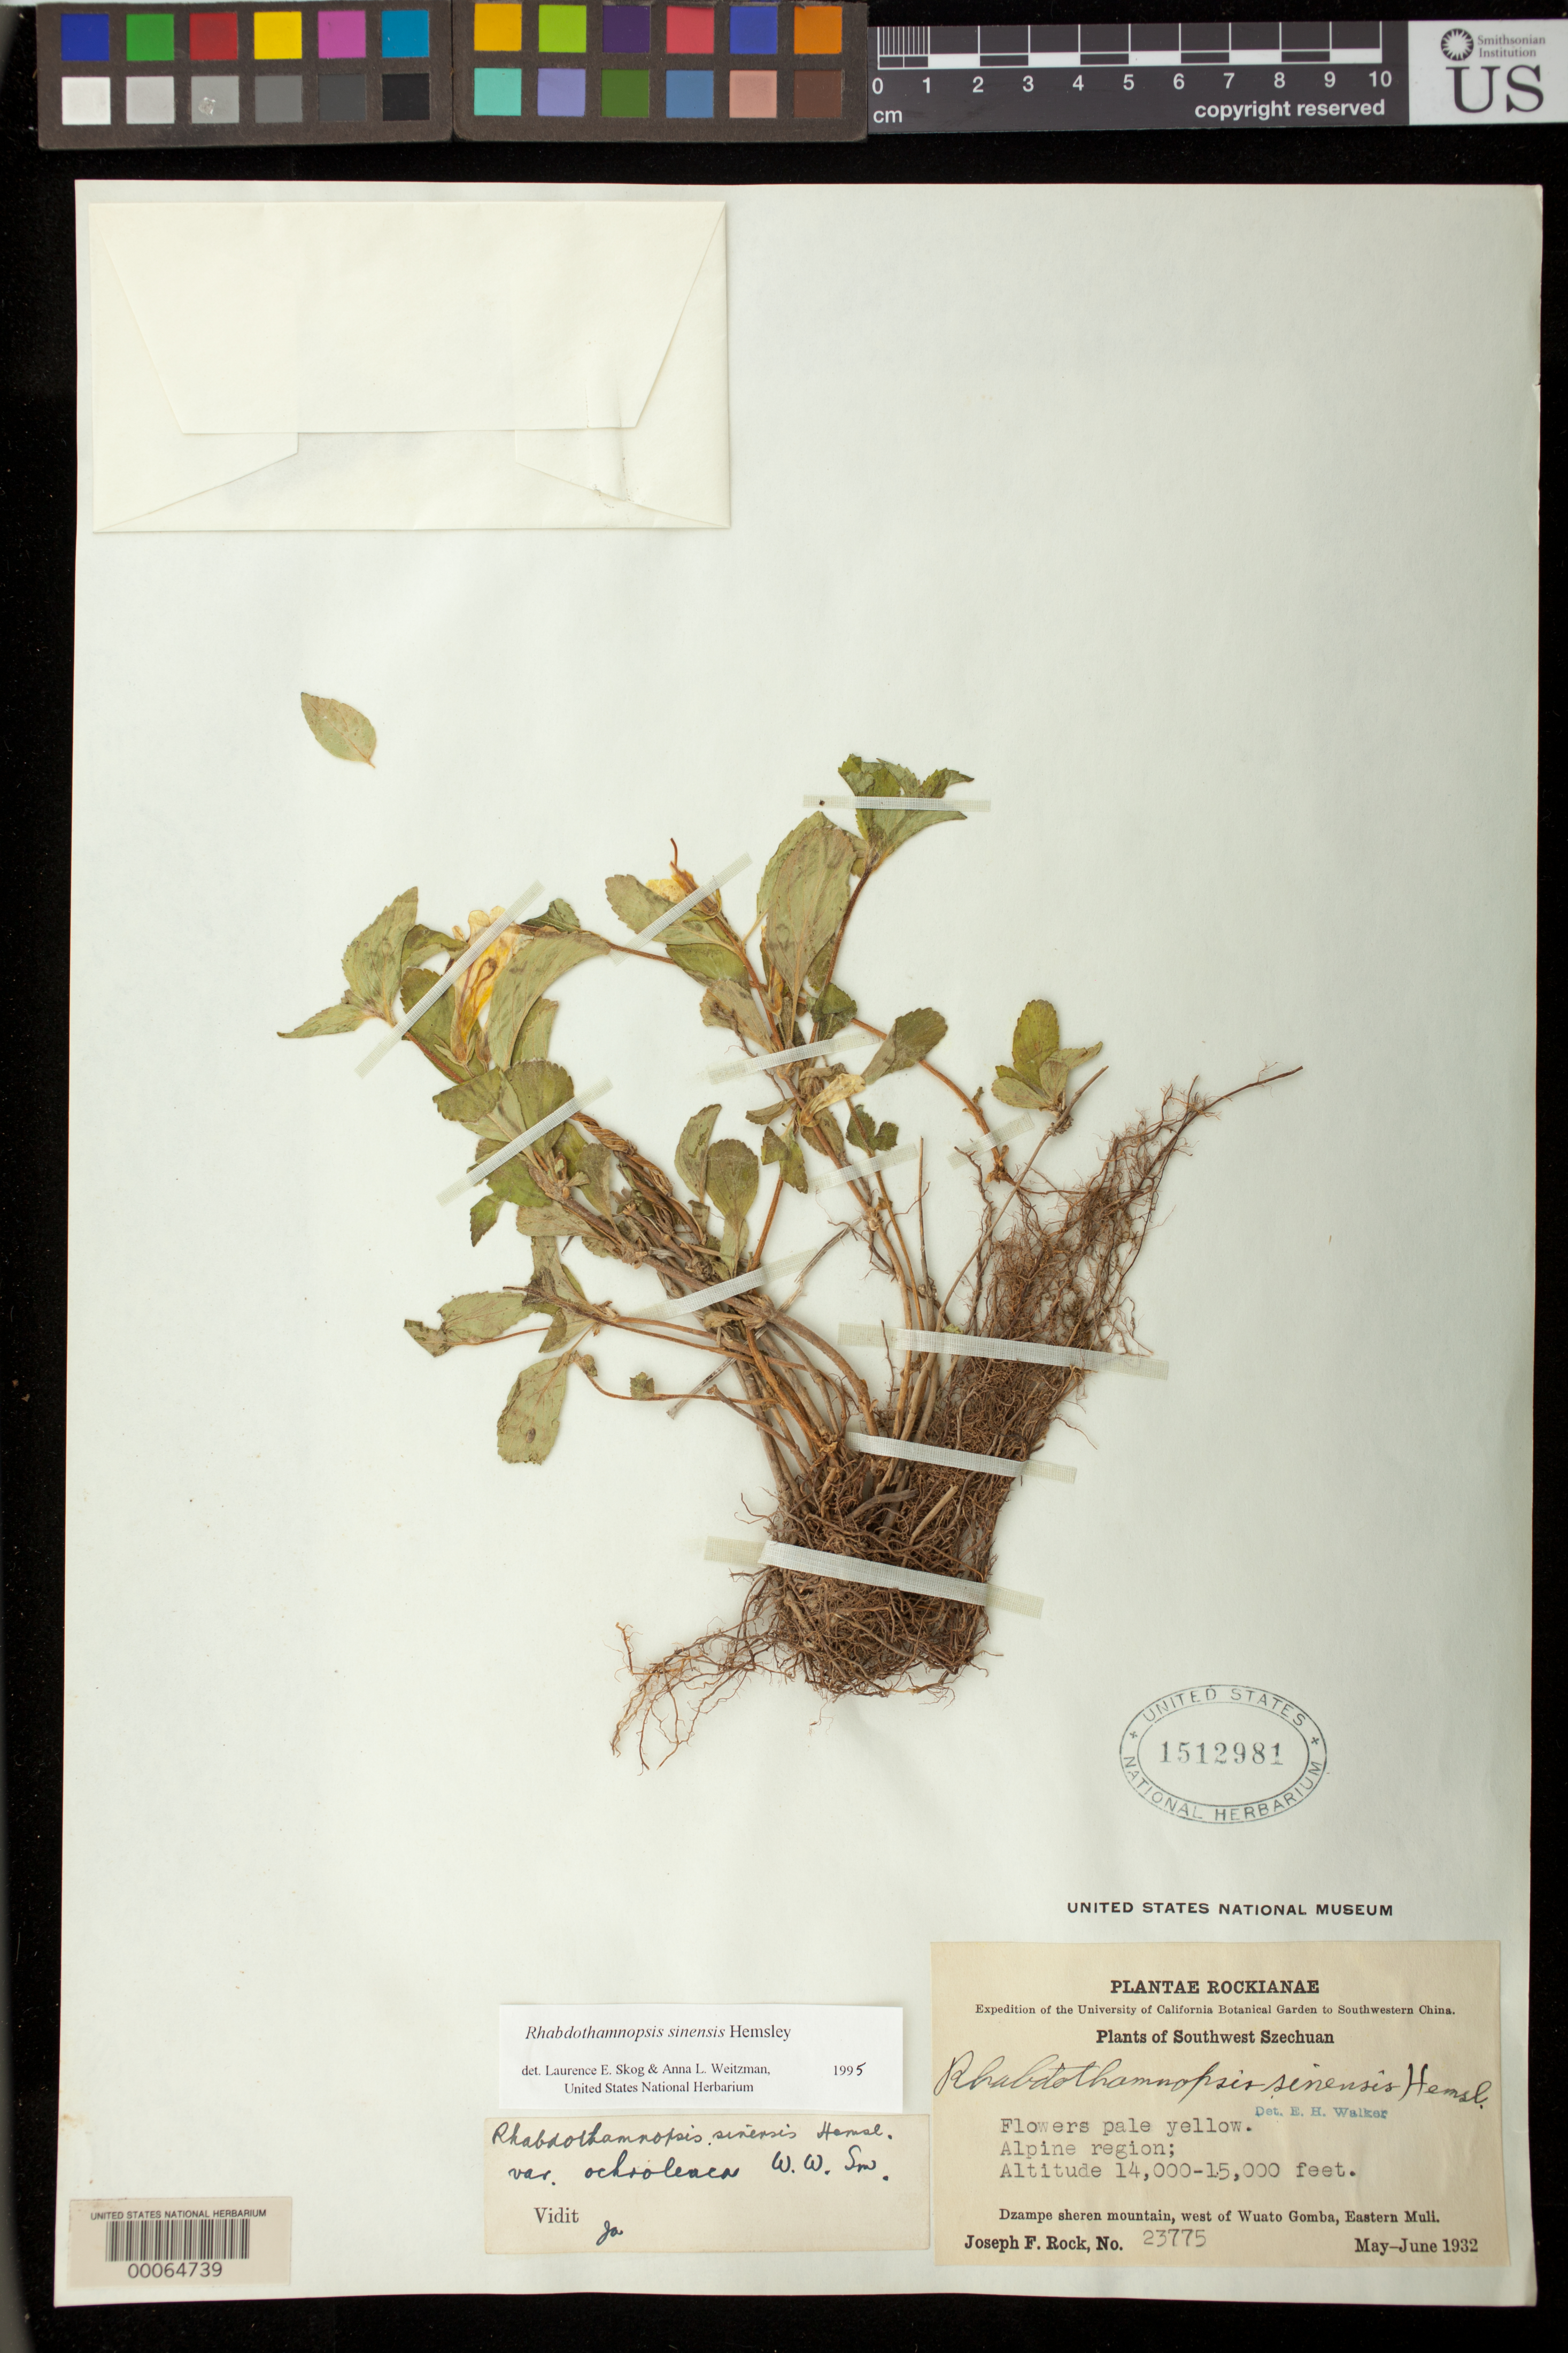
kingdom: Plantae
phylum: Tracheophyta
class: Magnoliopsida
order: Lamiales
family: Gesneriaceae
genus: Rhabdothamnopsis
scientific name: Rhabdothamnopsis sinensis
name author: Hemsl.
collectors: J. F. Rock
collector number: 23775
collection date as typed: May-Jun 1932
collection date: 1932-05/1932-06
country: China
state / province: Sichuan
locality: Dzampe sheren mountain, west of Wuato Gomba, Eastern Muli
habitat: Alpine region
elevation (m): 4267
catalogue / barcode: US 1512981